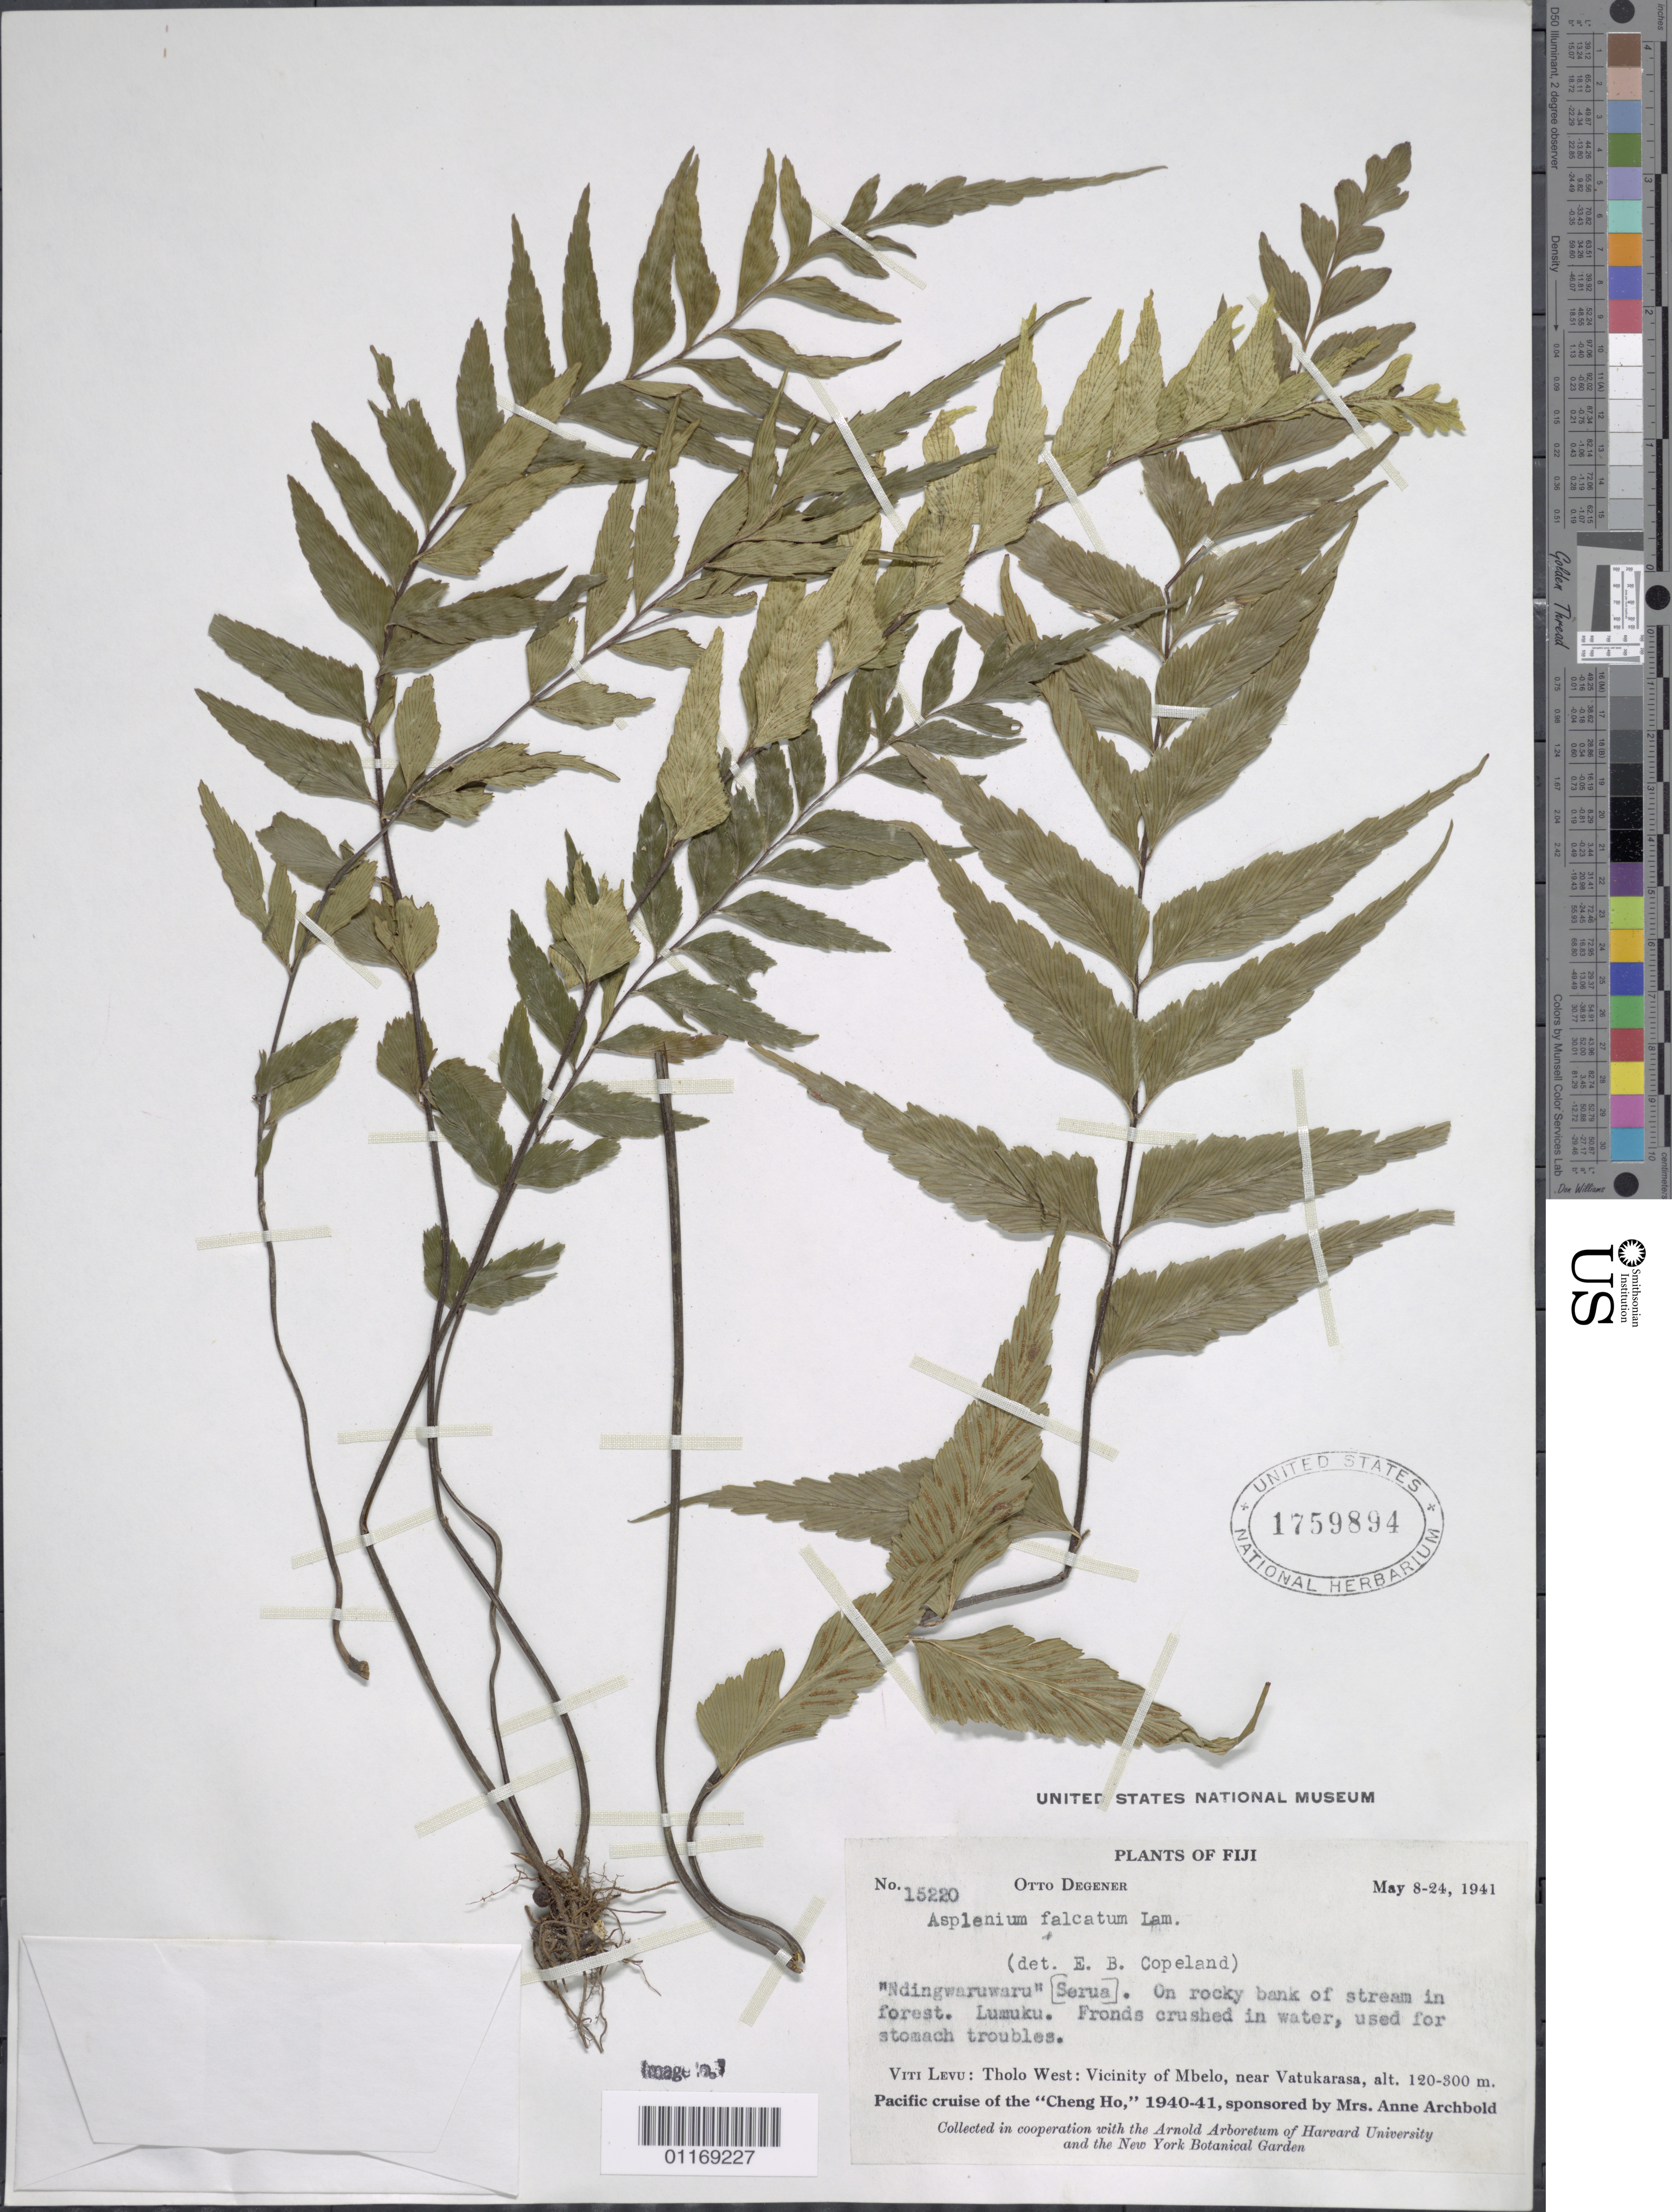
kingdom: Plantae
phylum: Tracheophyta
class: Polypodiopsida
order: Polypodiales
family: Aspleniaceae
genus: Asplenium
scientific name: Asplenium falcatum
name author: Lam.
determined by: Copeland, E. B.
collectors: O. Degener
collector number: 15220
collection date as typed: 08 May 1941 to 24 May 1941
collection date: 1941-05-08/1941-05-24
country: Fiji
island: Viti Levu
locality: Tholo West, vicinity of Mbelo, near Vatukarasa. [Viti Levu Group]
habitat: on stream in forest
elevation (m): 120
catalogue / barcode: US 1759894